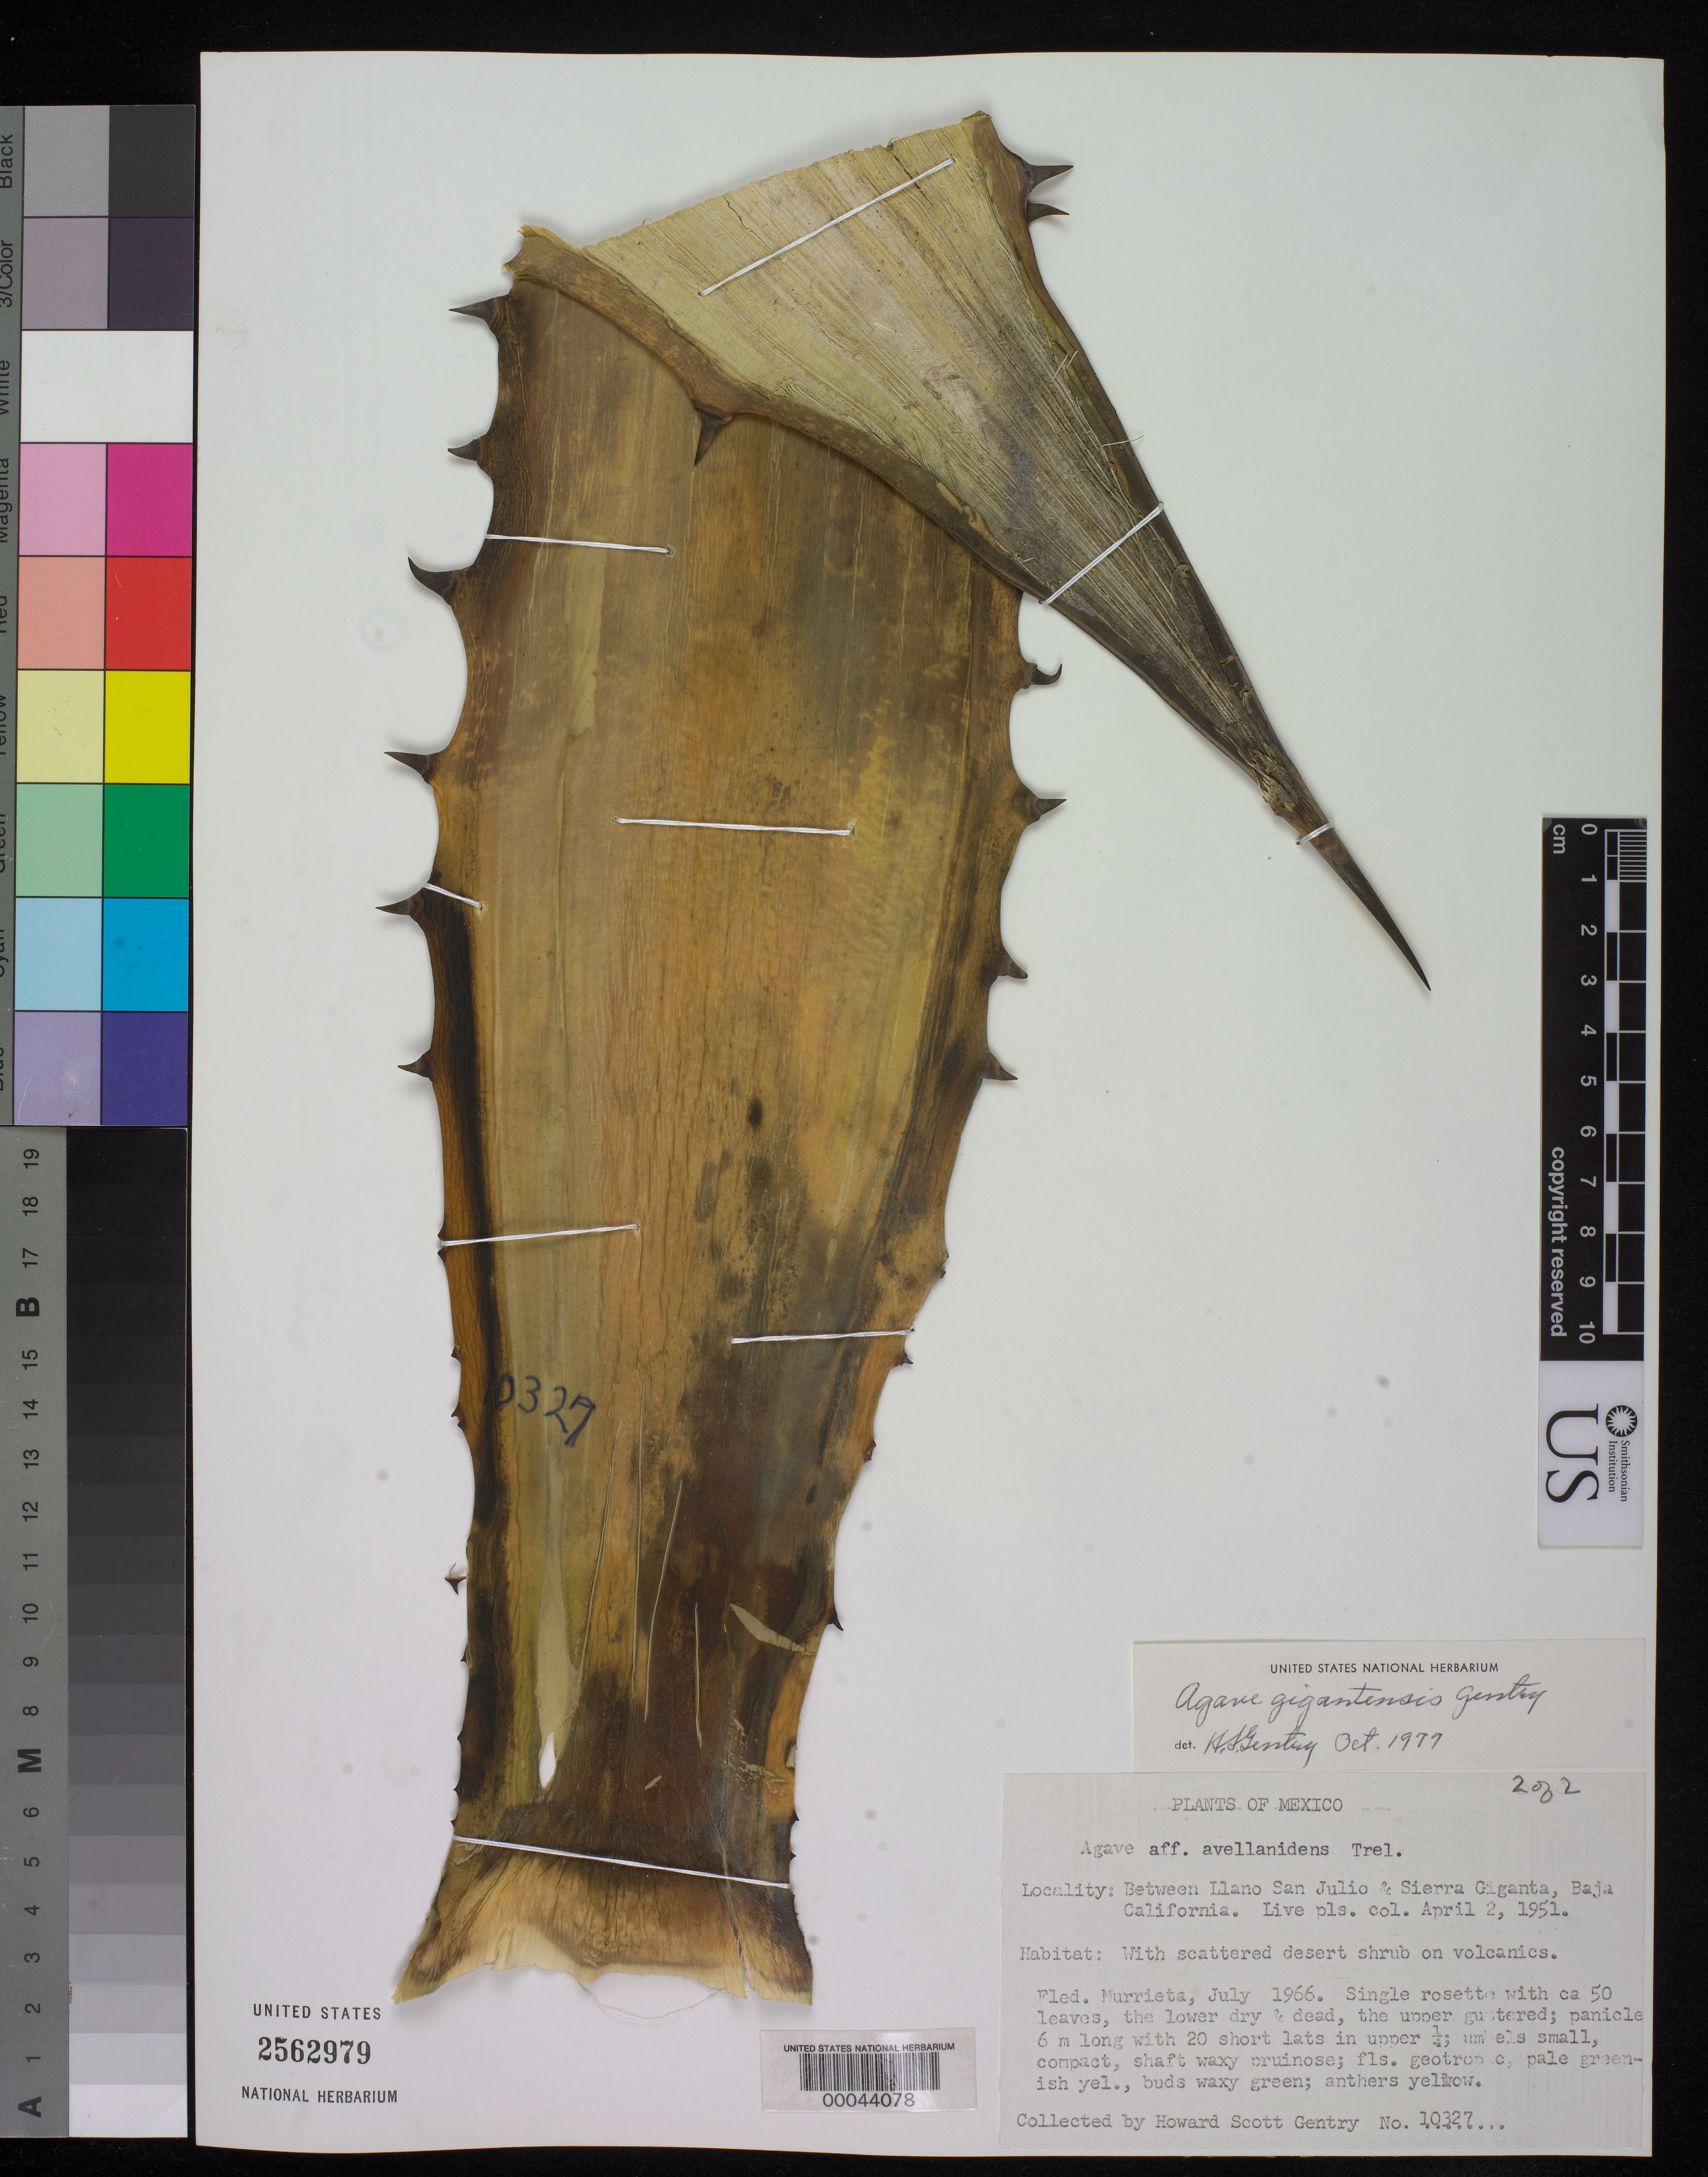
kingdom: Plantae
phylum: Tracheophyta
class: Liliopsida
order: Asparagales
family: Asparagaceae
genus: Agave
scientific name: Agave gigantensis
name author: Gentry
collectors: H. S. Gentry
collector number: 10327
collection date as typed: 02 Apr 1951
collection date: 1951-04-02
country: Mexico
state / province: Baja California Sur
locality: Between Llano San Julio and Sierra Giganta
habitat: With scattered desert shrub on volcanics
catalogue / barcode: US 2562979